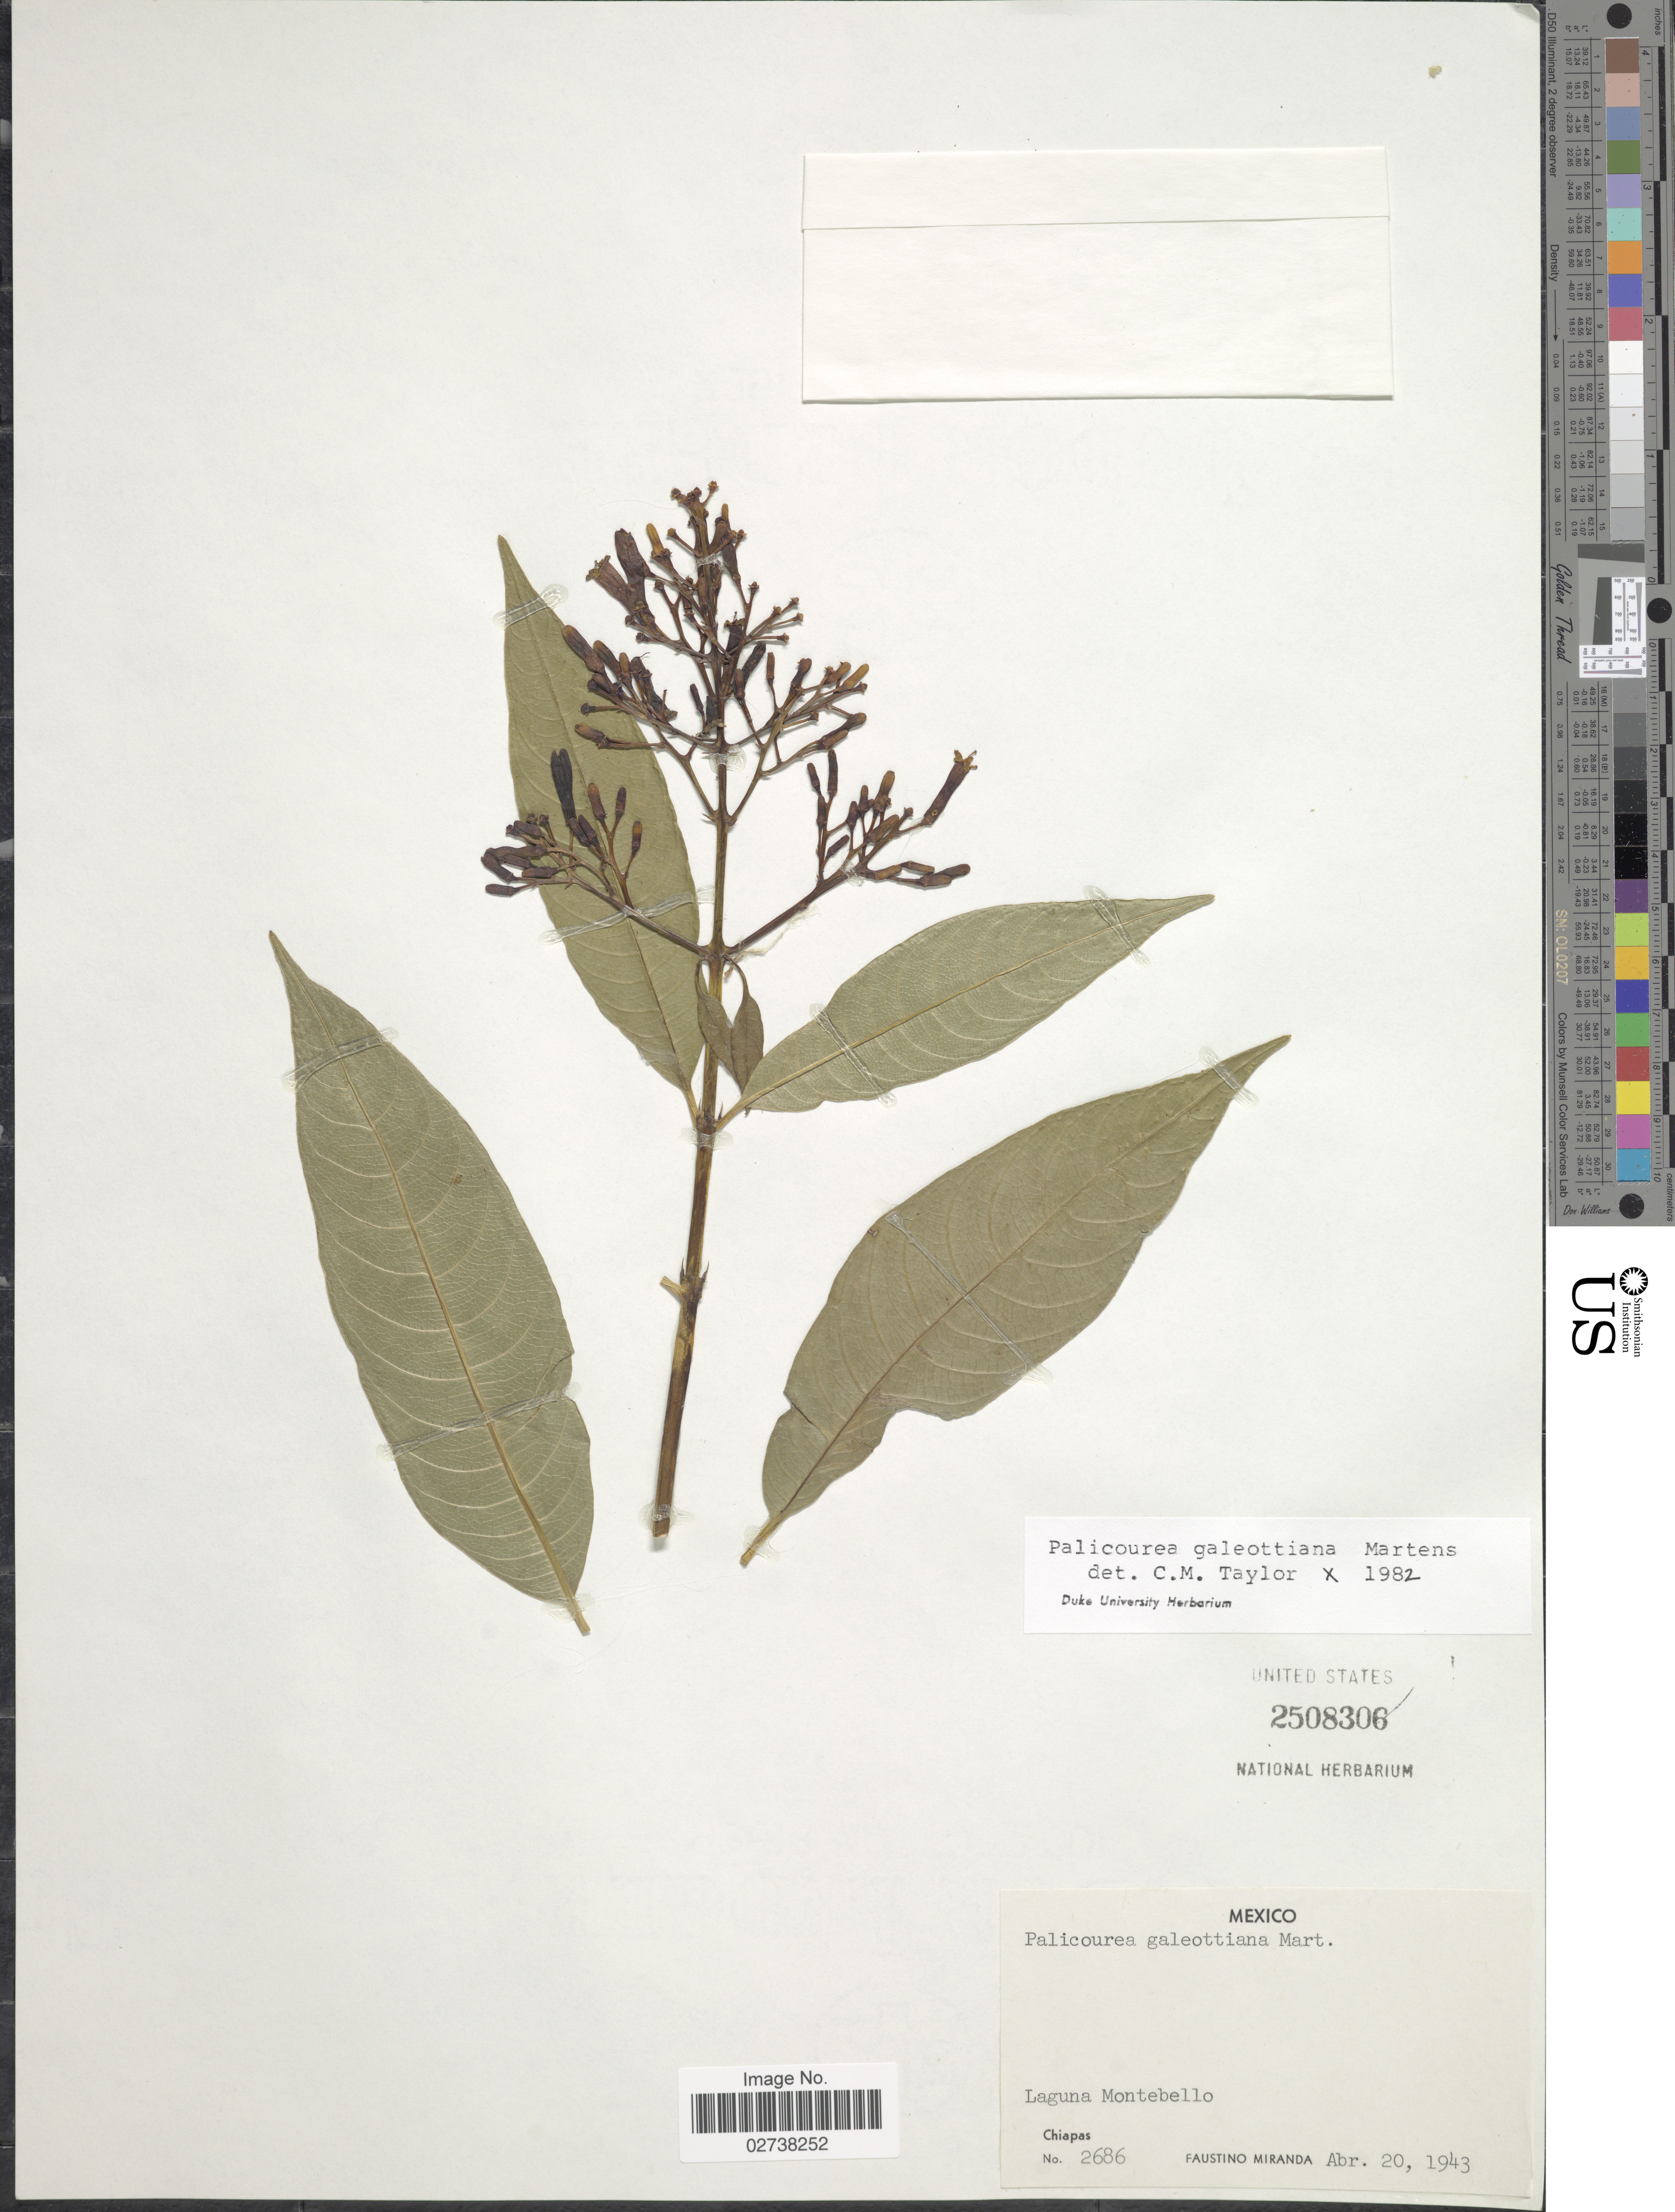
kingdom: Plantae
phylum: Tracheophyta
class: Magnoliopsida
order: Gentianales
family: Rubiaceae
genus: Palicourea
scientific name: Palicourea galeottiana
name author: M. Martens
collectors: F. Miranda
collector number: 2686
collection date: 1943-04-20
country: Mexico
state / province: Chiapas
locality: Laguna Montebello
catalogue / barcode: US 2508306